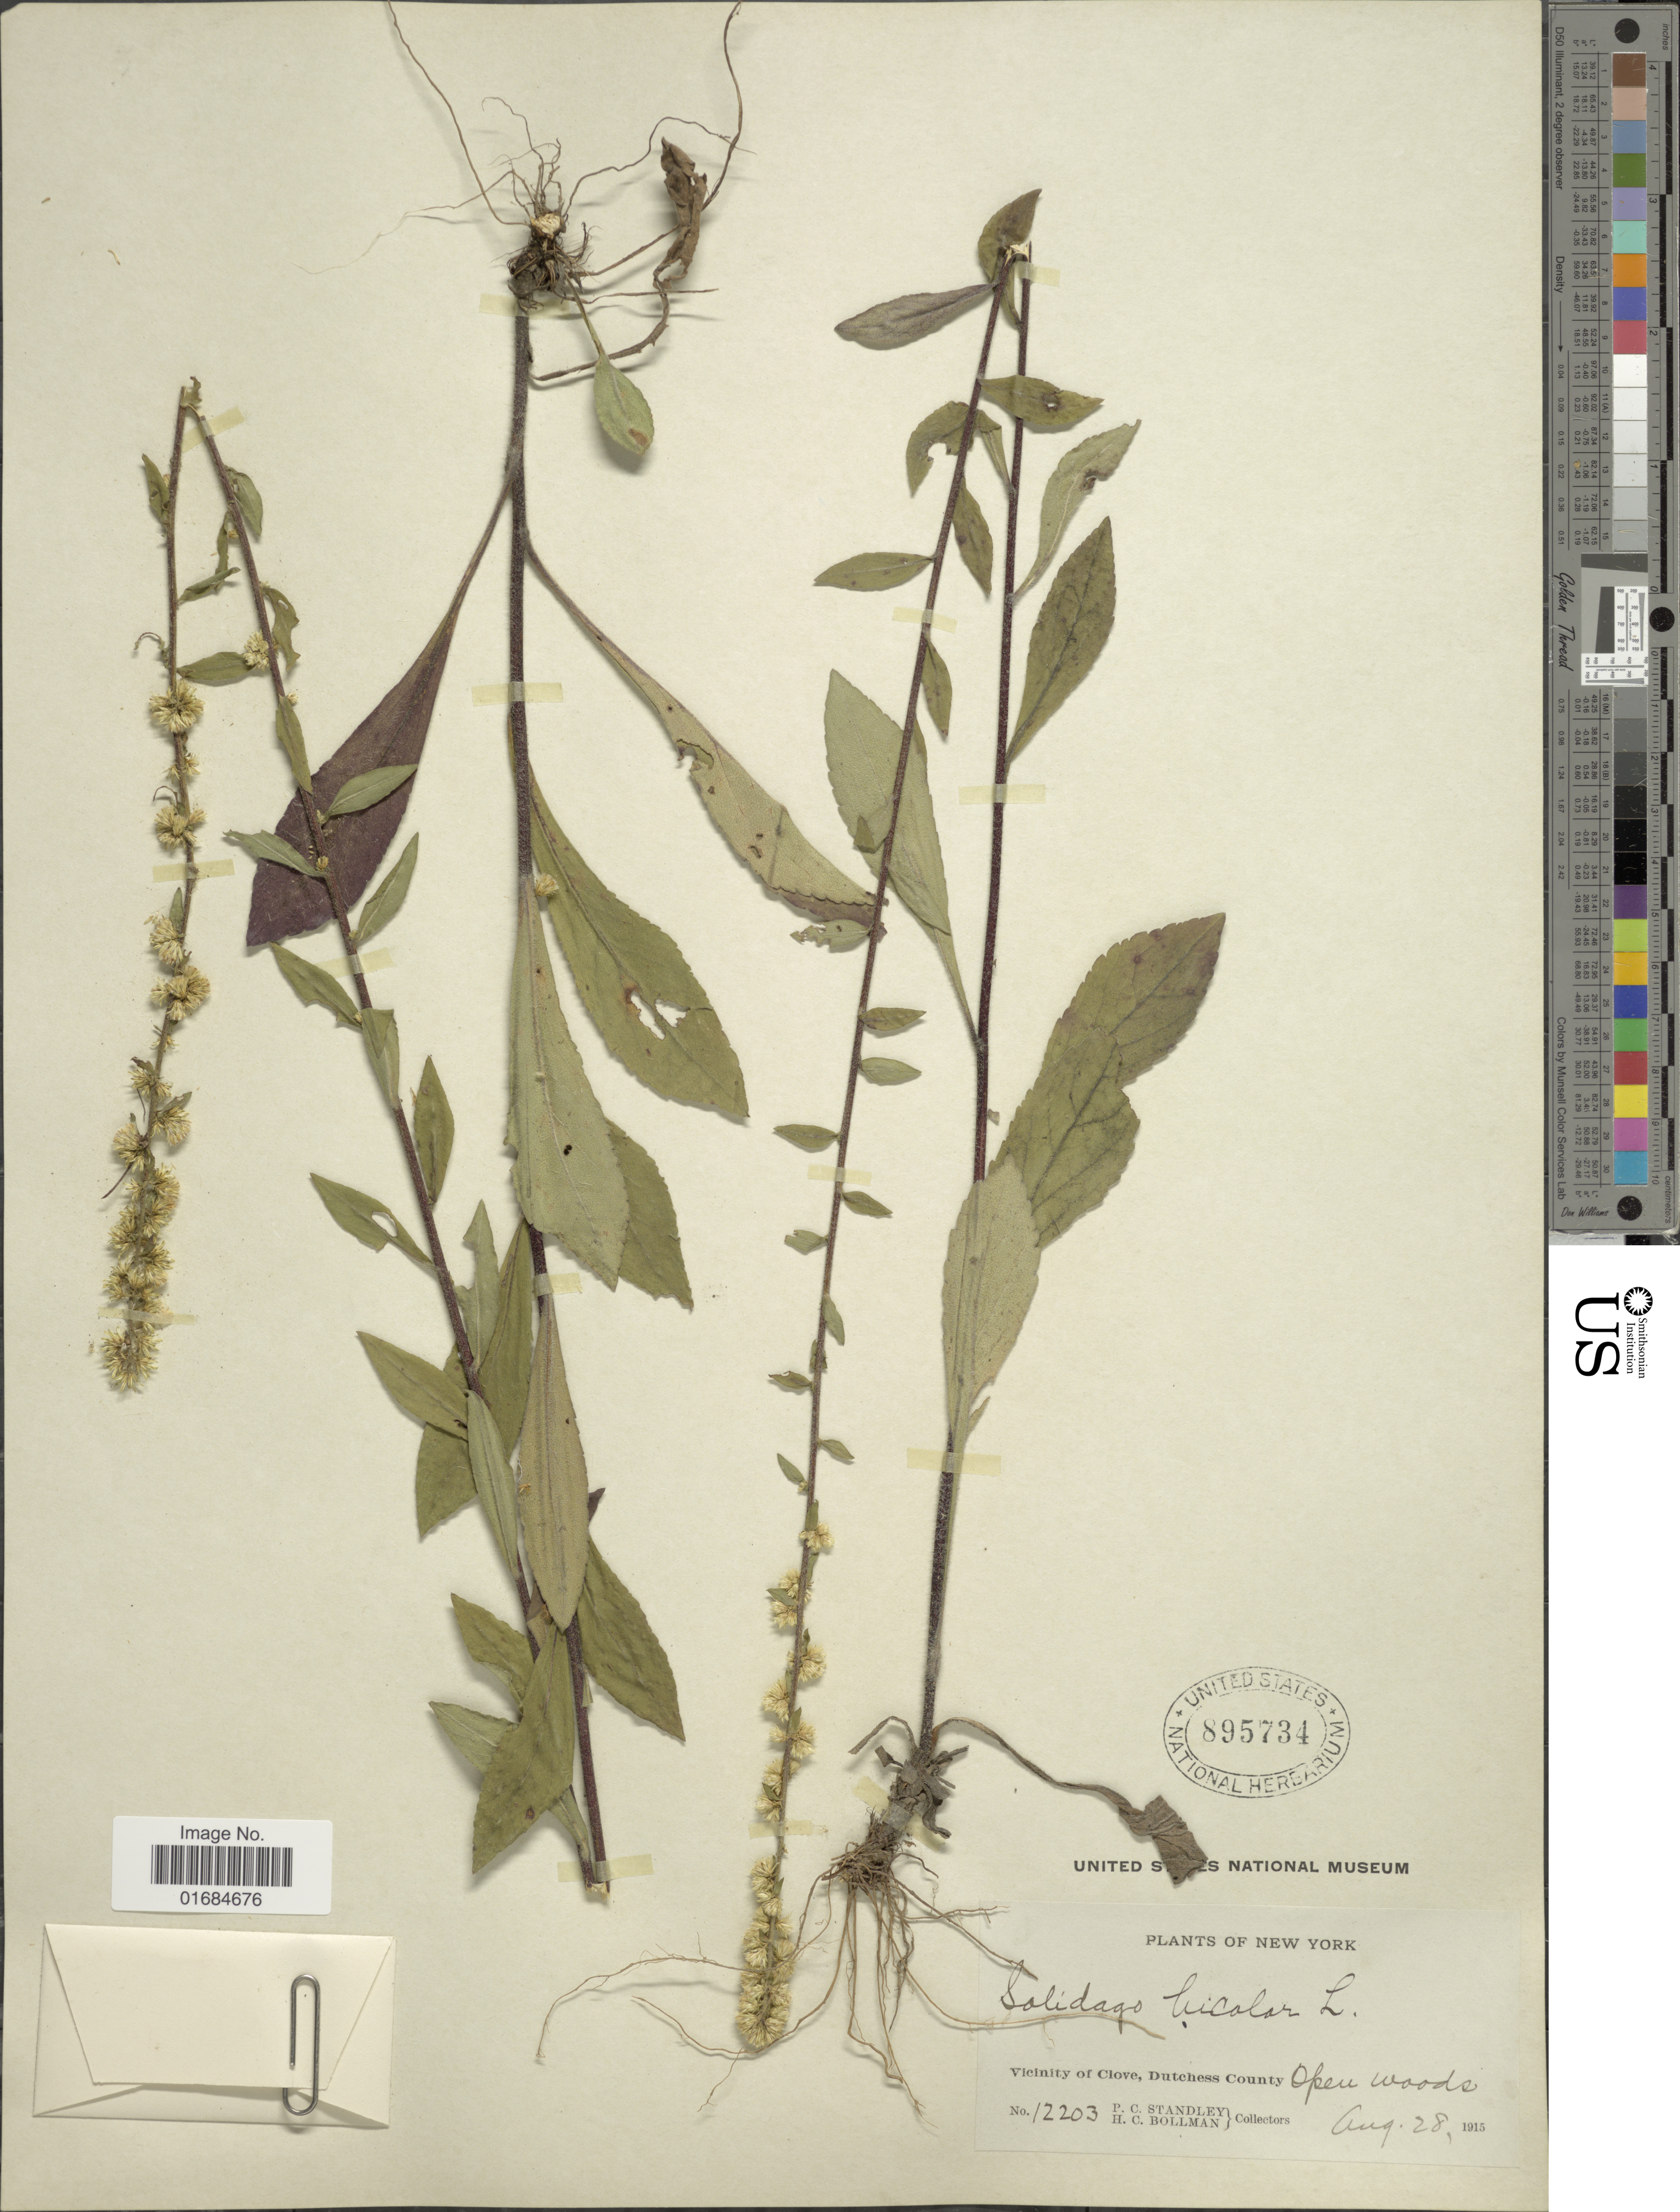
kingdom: Plantae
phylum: Tracheophyta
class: Magnoliopsida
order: Asterales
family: Asteraceae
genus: Solidago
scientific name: Solidago bicolor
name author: L.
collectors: P. C. Standley & H. C. Bollman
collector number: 12203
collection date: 1915-08-28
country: United States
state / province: New York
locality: Vicinity of Clove, Dutchess County.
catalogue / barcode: US 895734